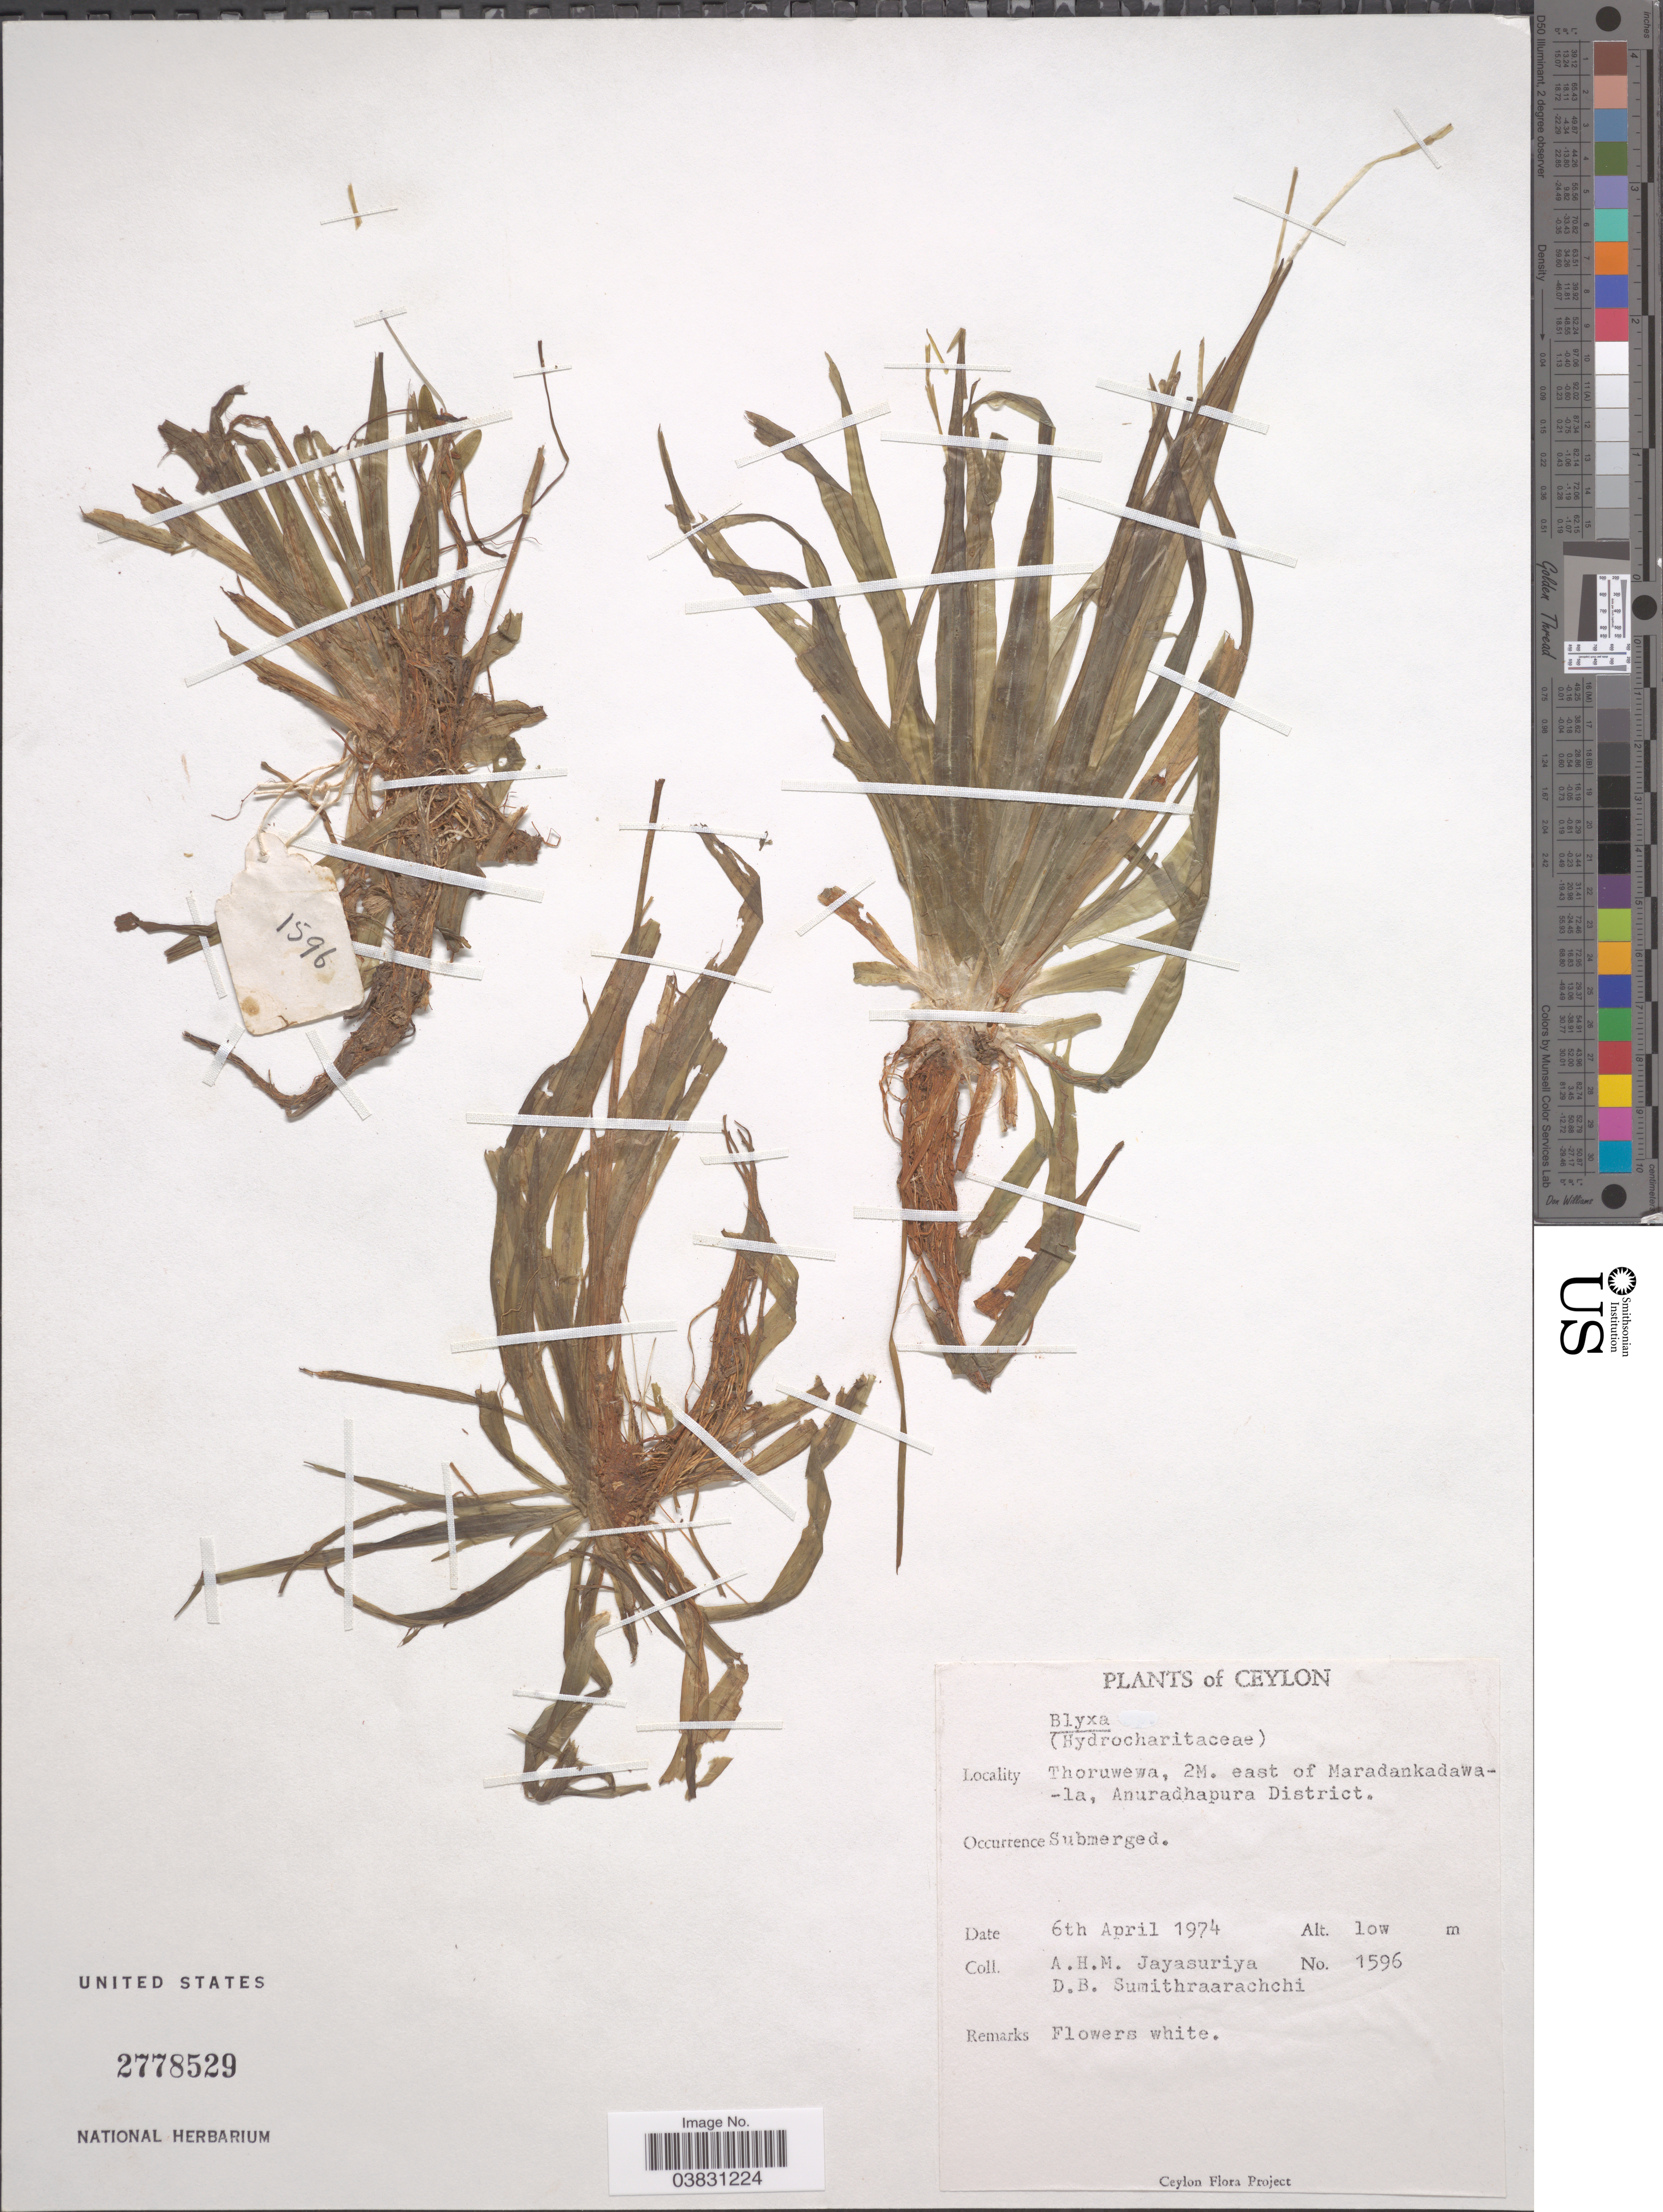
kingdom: Plantae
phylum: Tracheophyta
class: Liliopsida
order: Alismatales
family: Hydrocharitaceae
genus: Blyxa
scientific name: Blyxa sp.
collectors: A. H. Jayasuriya & D. B. Sumithraarachchi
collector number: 1596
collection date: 1974-04-06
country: Sri Lanka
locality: Ceylon. Thoruwewa, 2M. east of Maradankadawala, Anuradhapura District.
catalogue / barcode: US 2778529